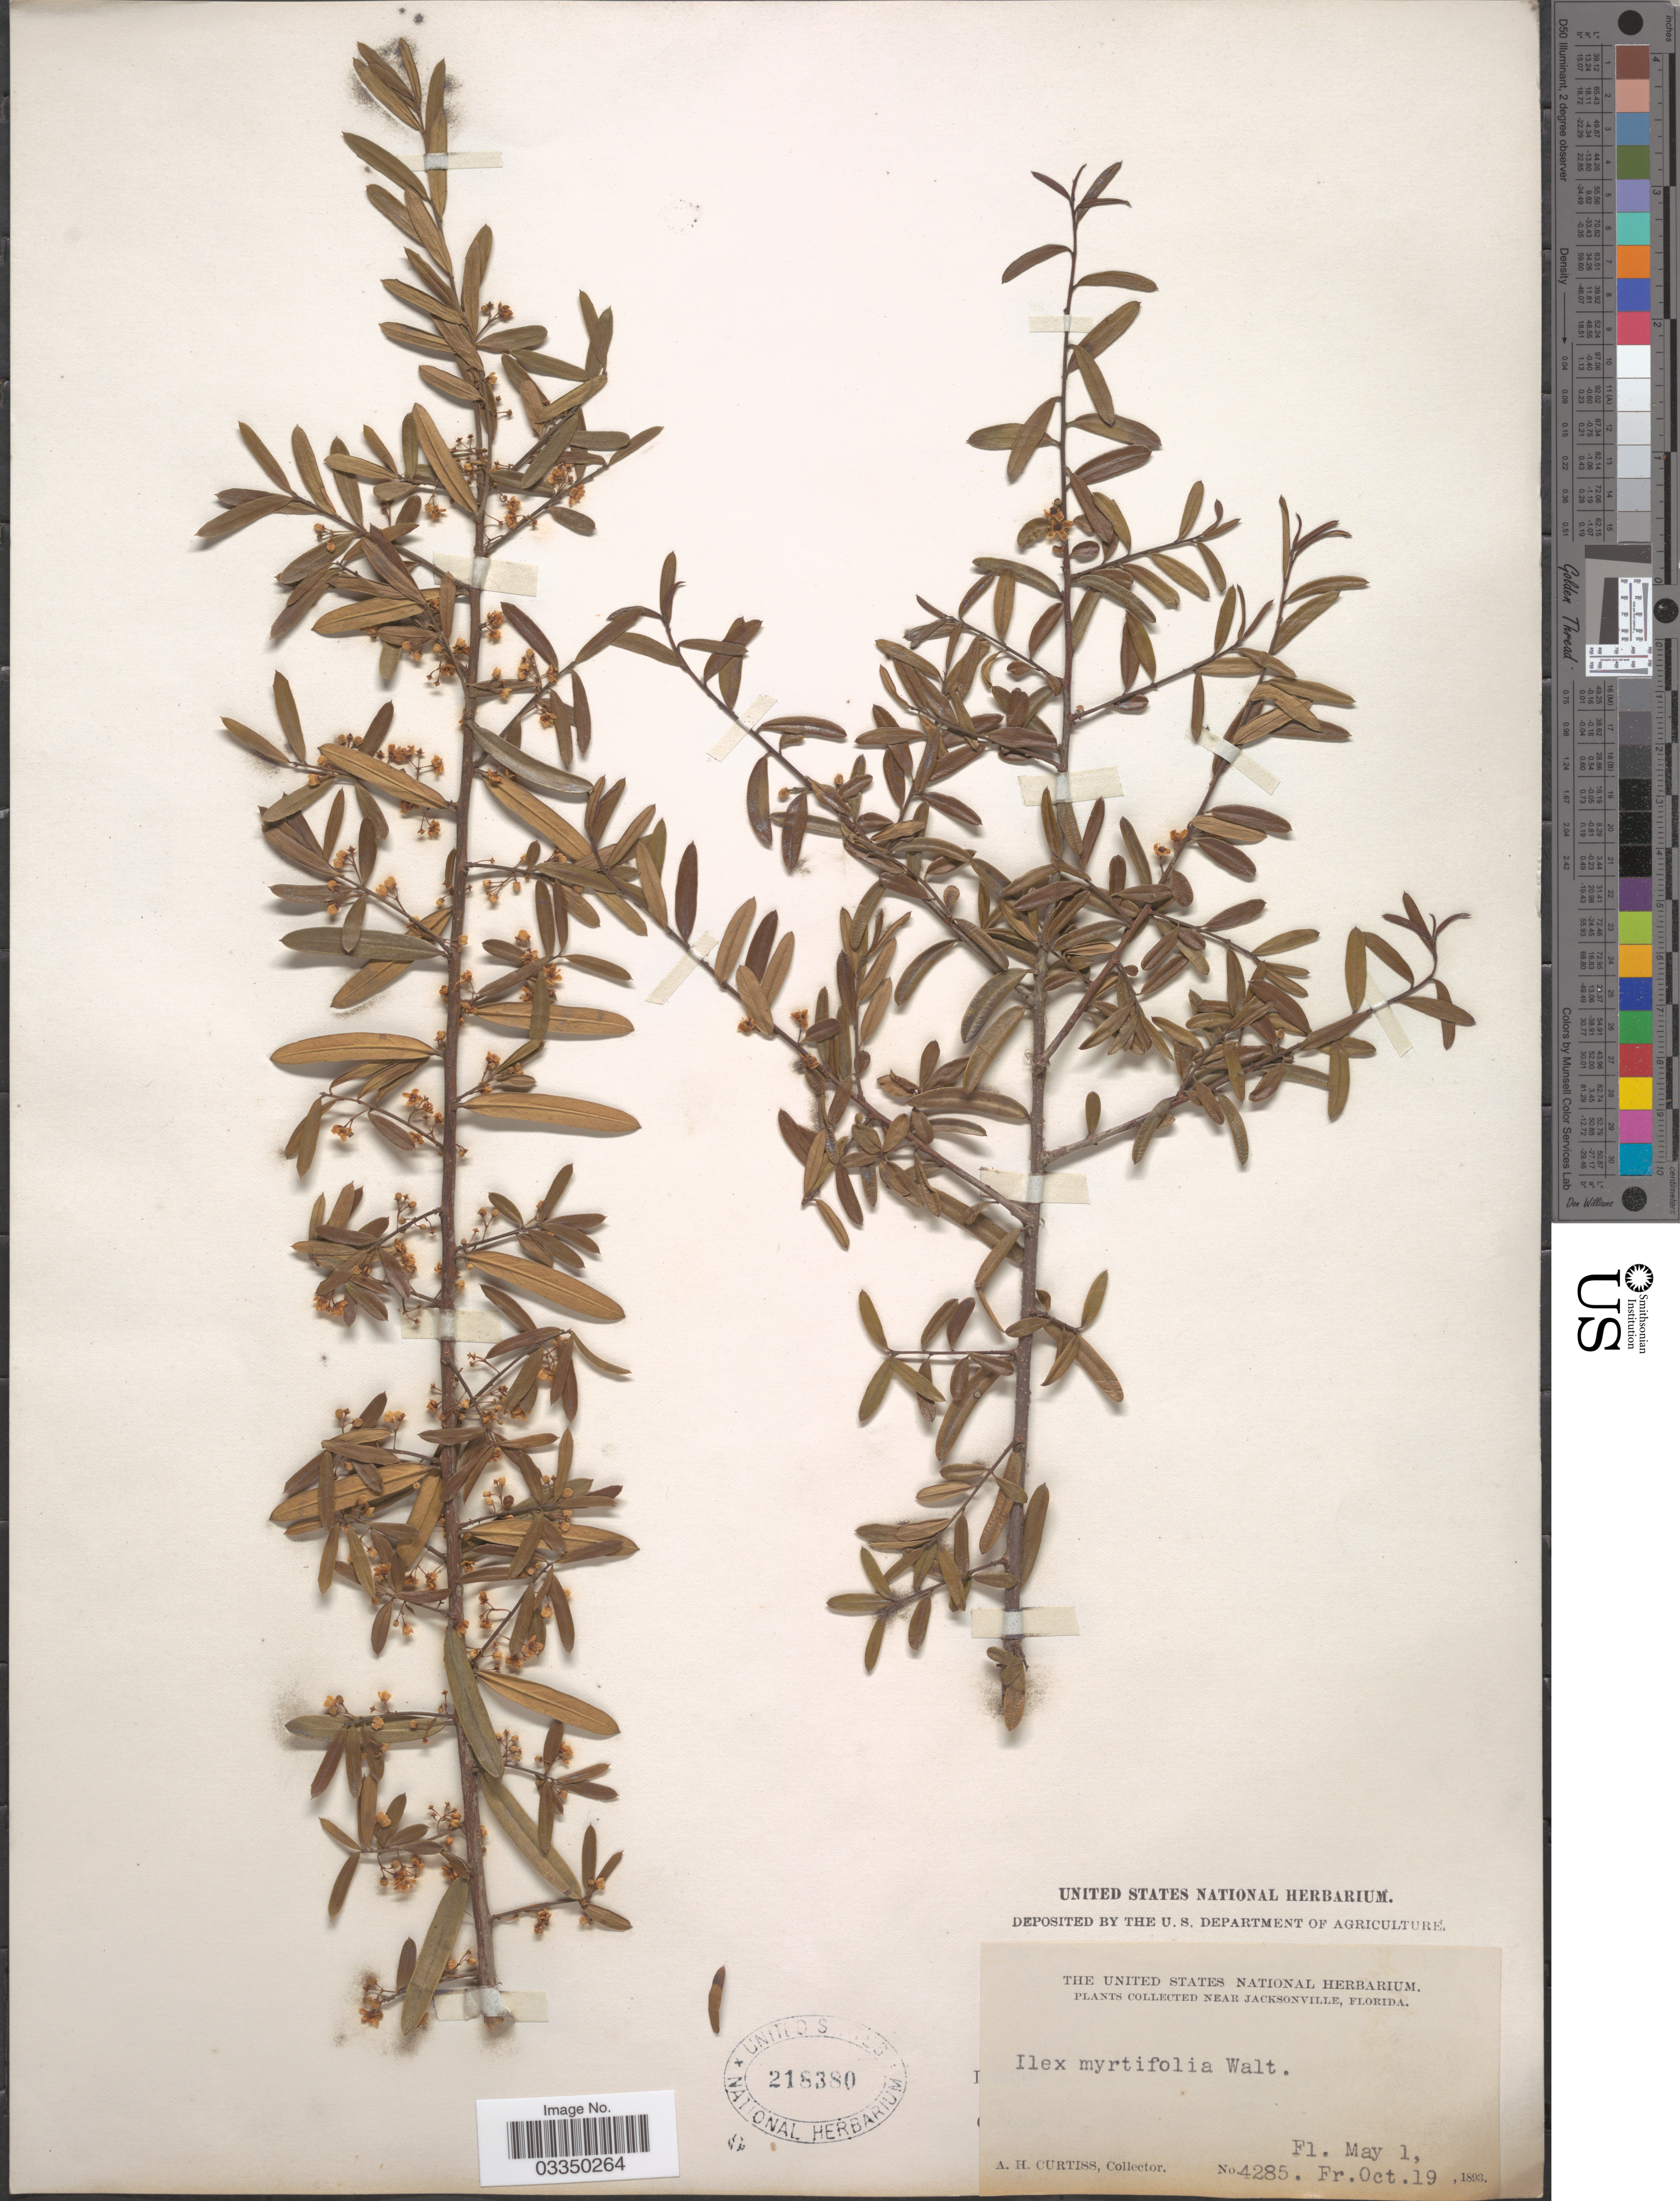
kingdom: Plantae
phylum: Tracheophyta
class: Magnoliopsida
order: Aquifoliales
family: Aquifoliaceae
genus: Ilex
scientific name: Ilex myrtifolia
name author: Walter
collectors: A. H. Curtiss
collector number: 4285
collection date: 1893-05-01/1893-10-19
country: United States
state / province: Florida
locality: Near Jacksonville.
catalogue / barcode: US 218380